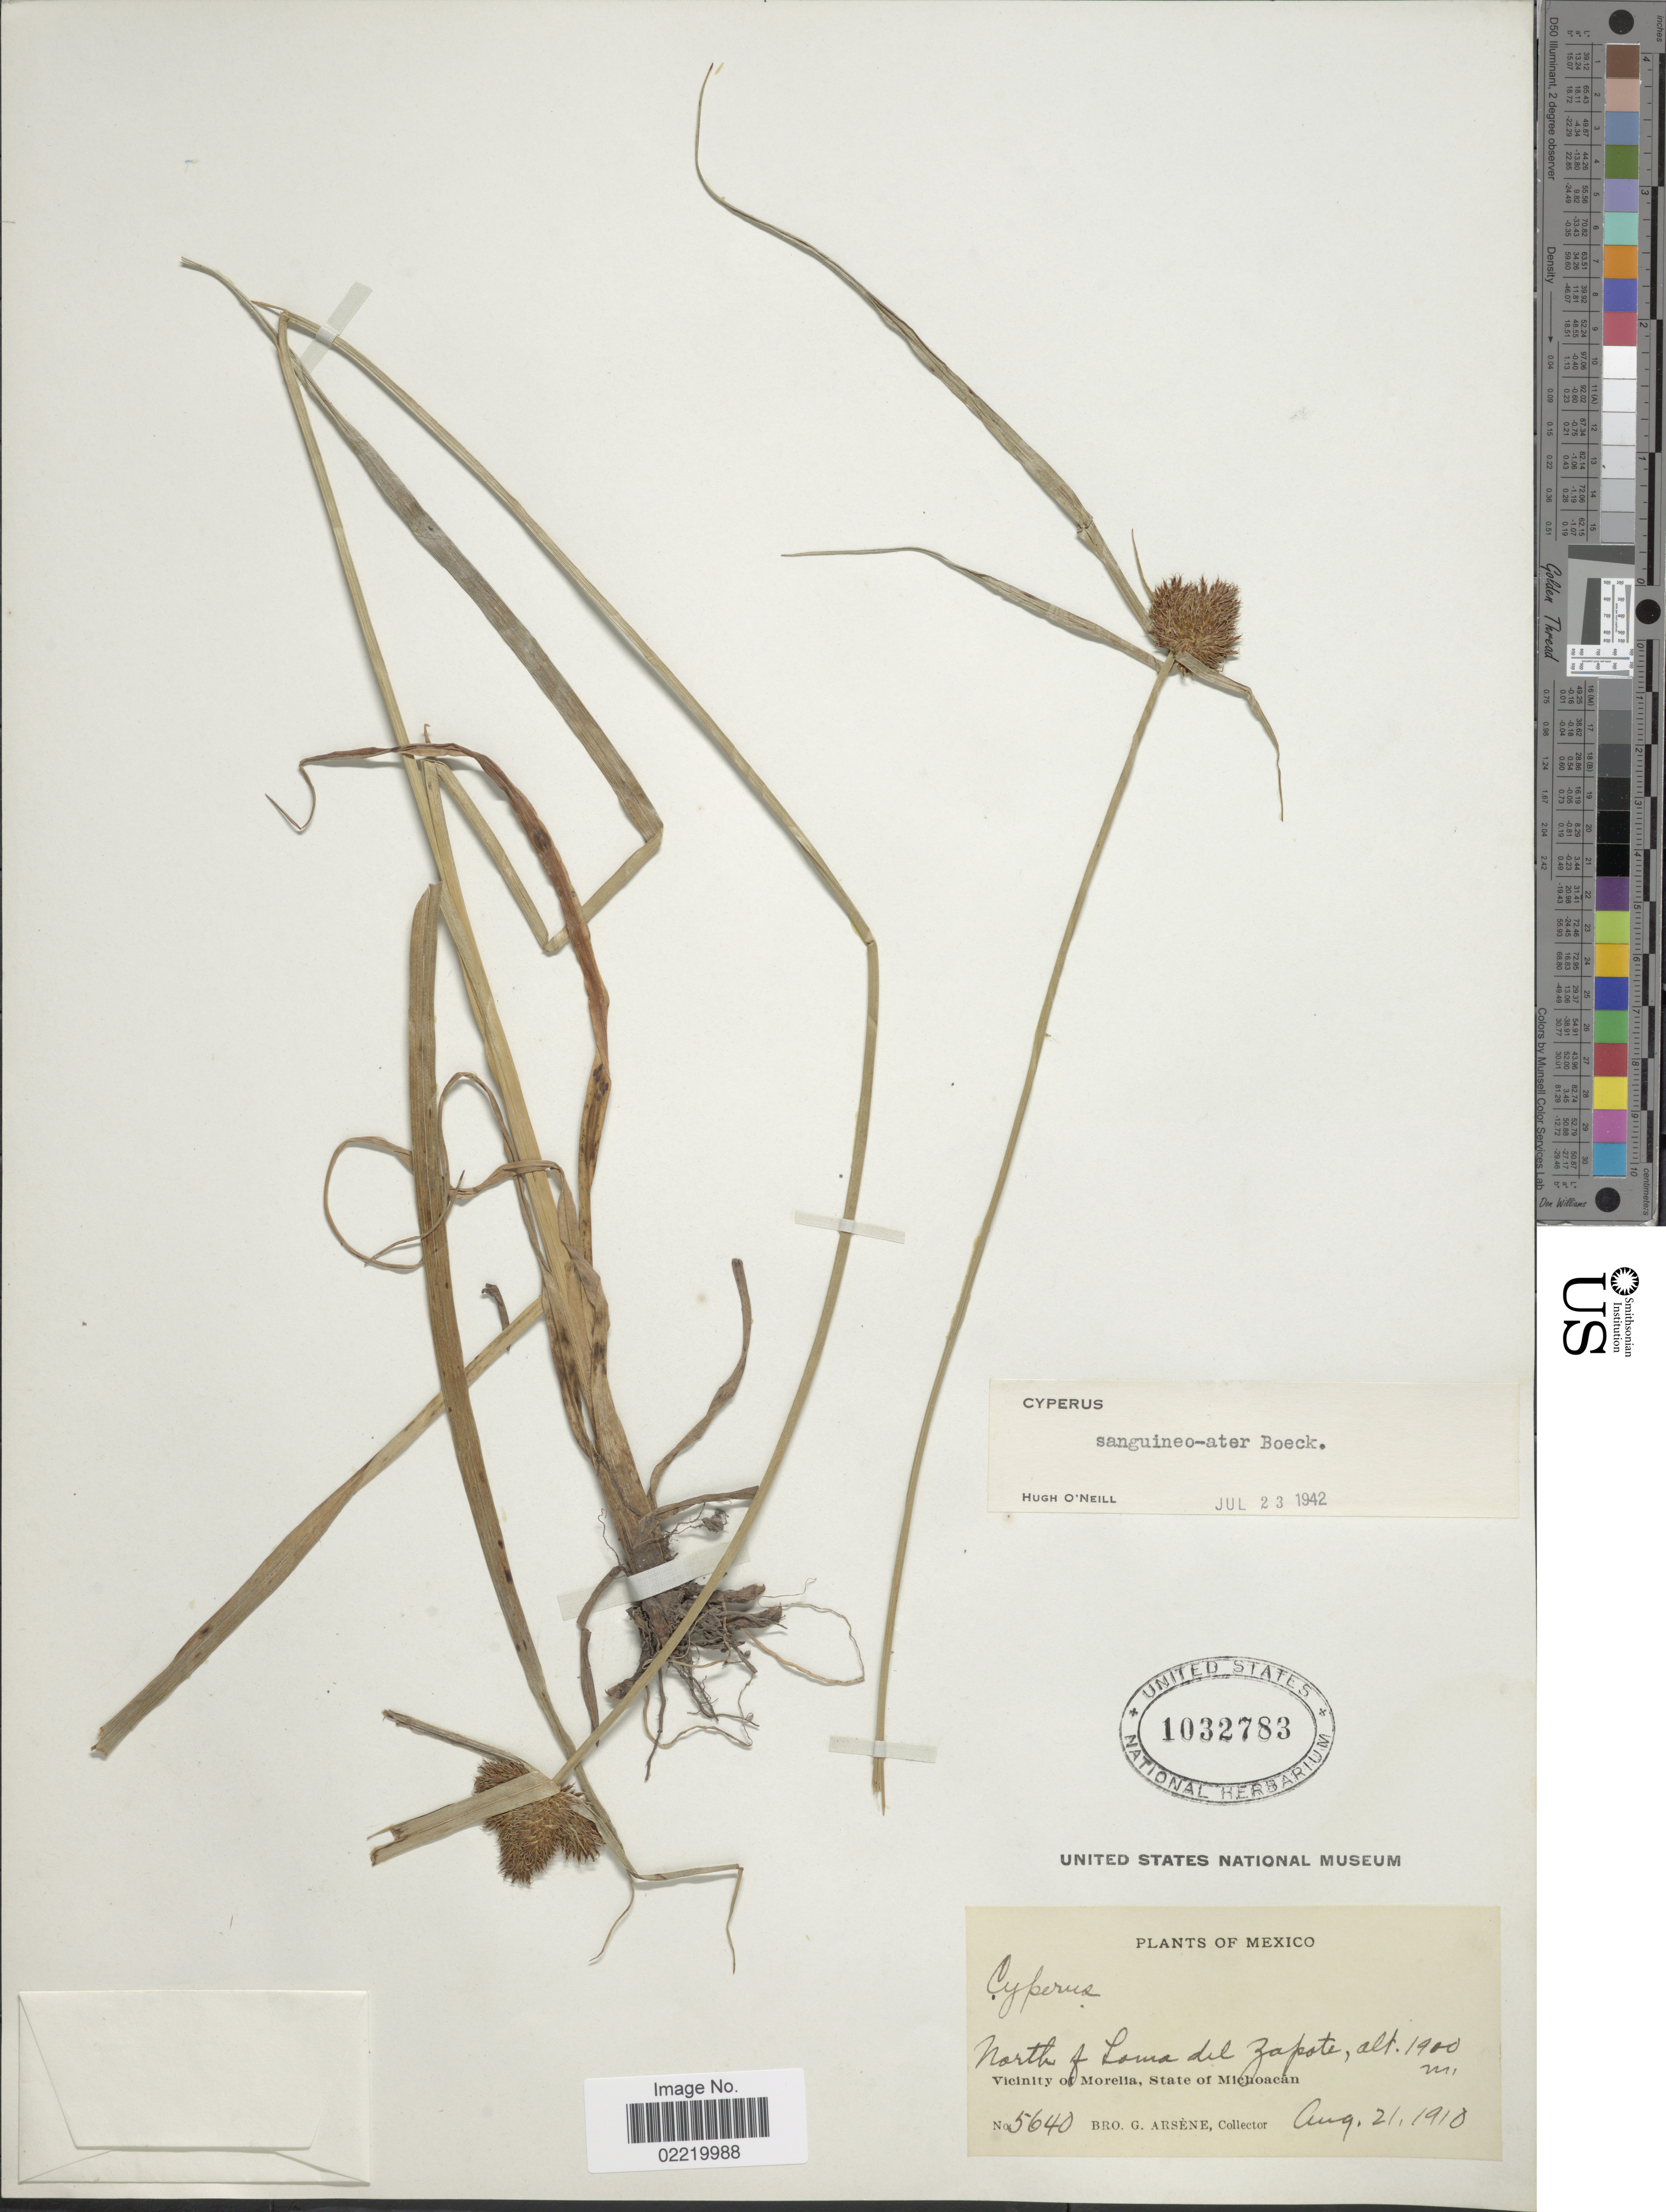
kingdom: Plantae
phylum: Tracheophyta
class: Liliopsida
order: Poales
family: Cyperaceae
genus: Cyperus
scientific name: Cyperus sanguineoater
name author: Boeckeler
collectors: Bro. G. Arsène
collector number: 5640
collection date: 1910-08-21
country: Mexico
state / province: Michoacán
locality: North of Loma del Zapote, vicinity of Morelia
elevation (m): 1900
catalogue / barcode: US 1032783